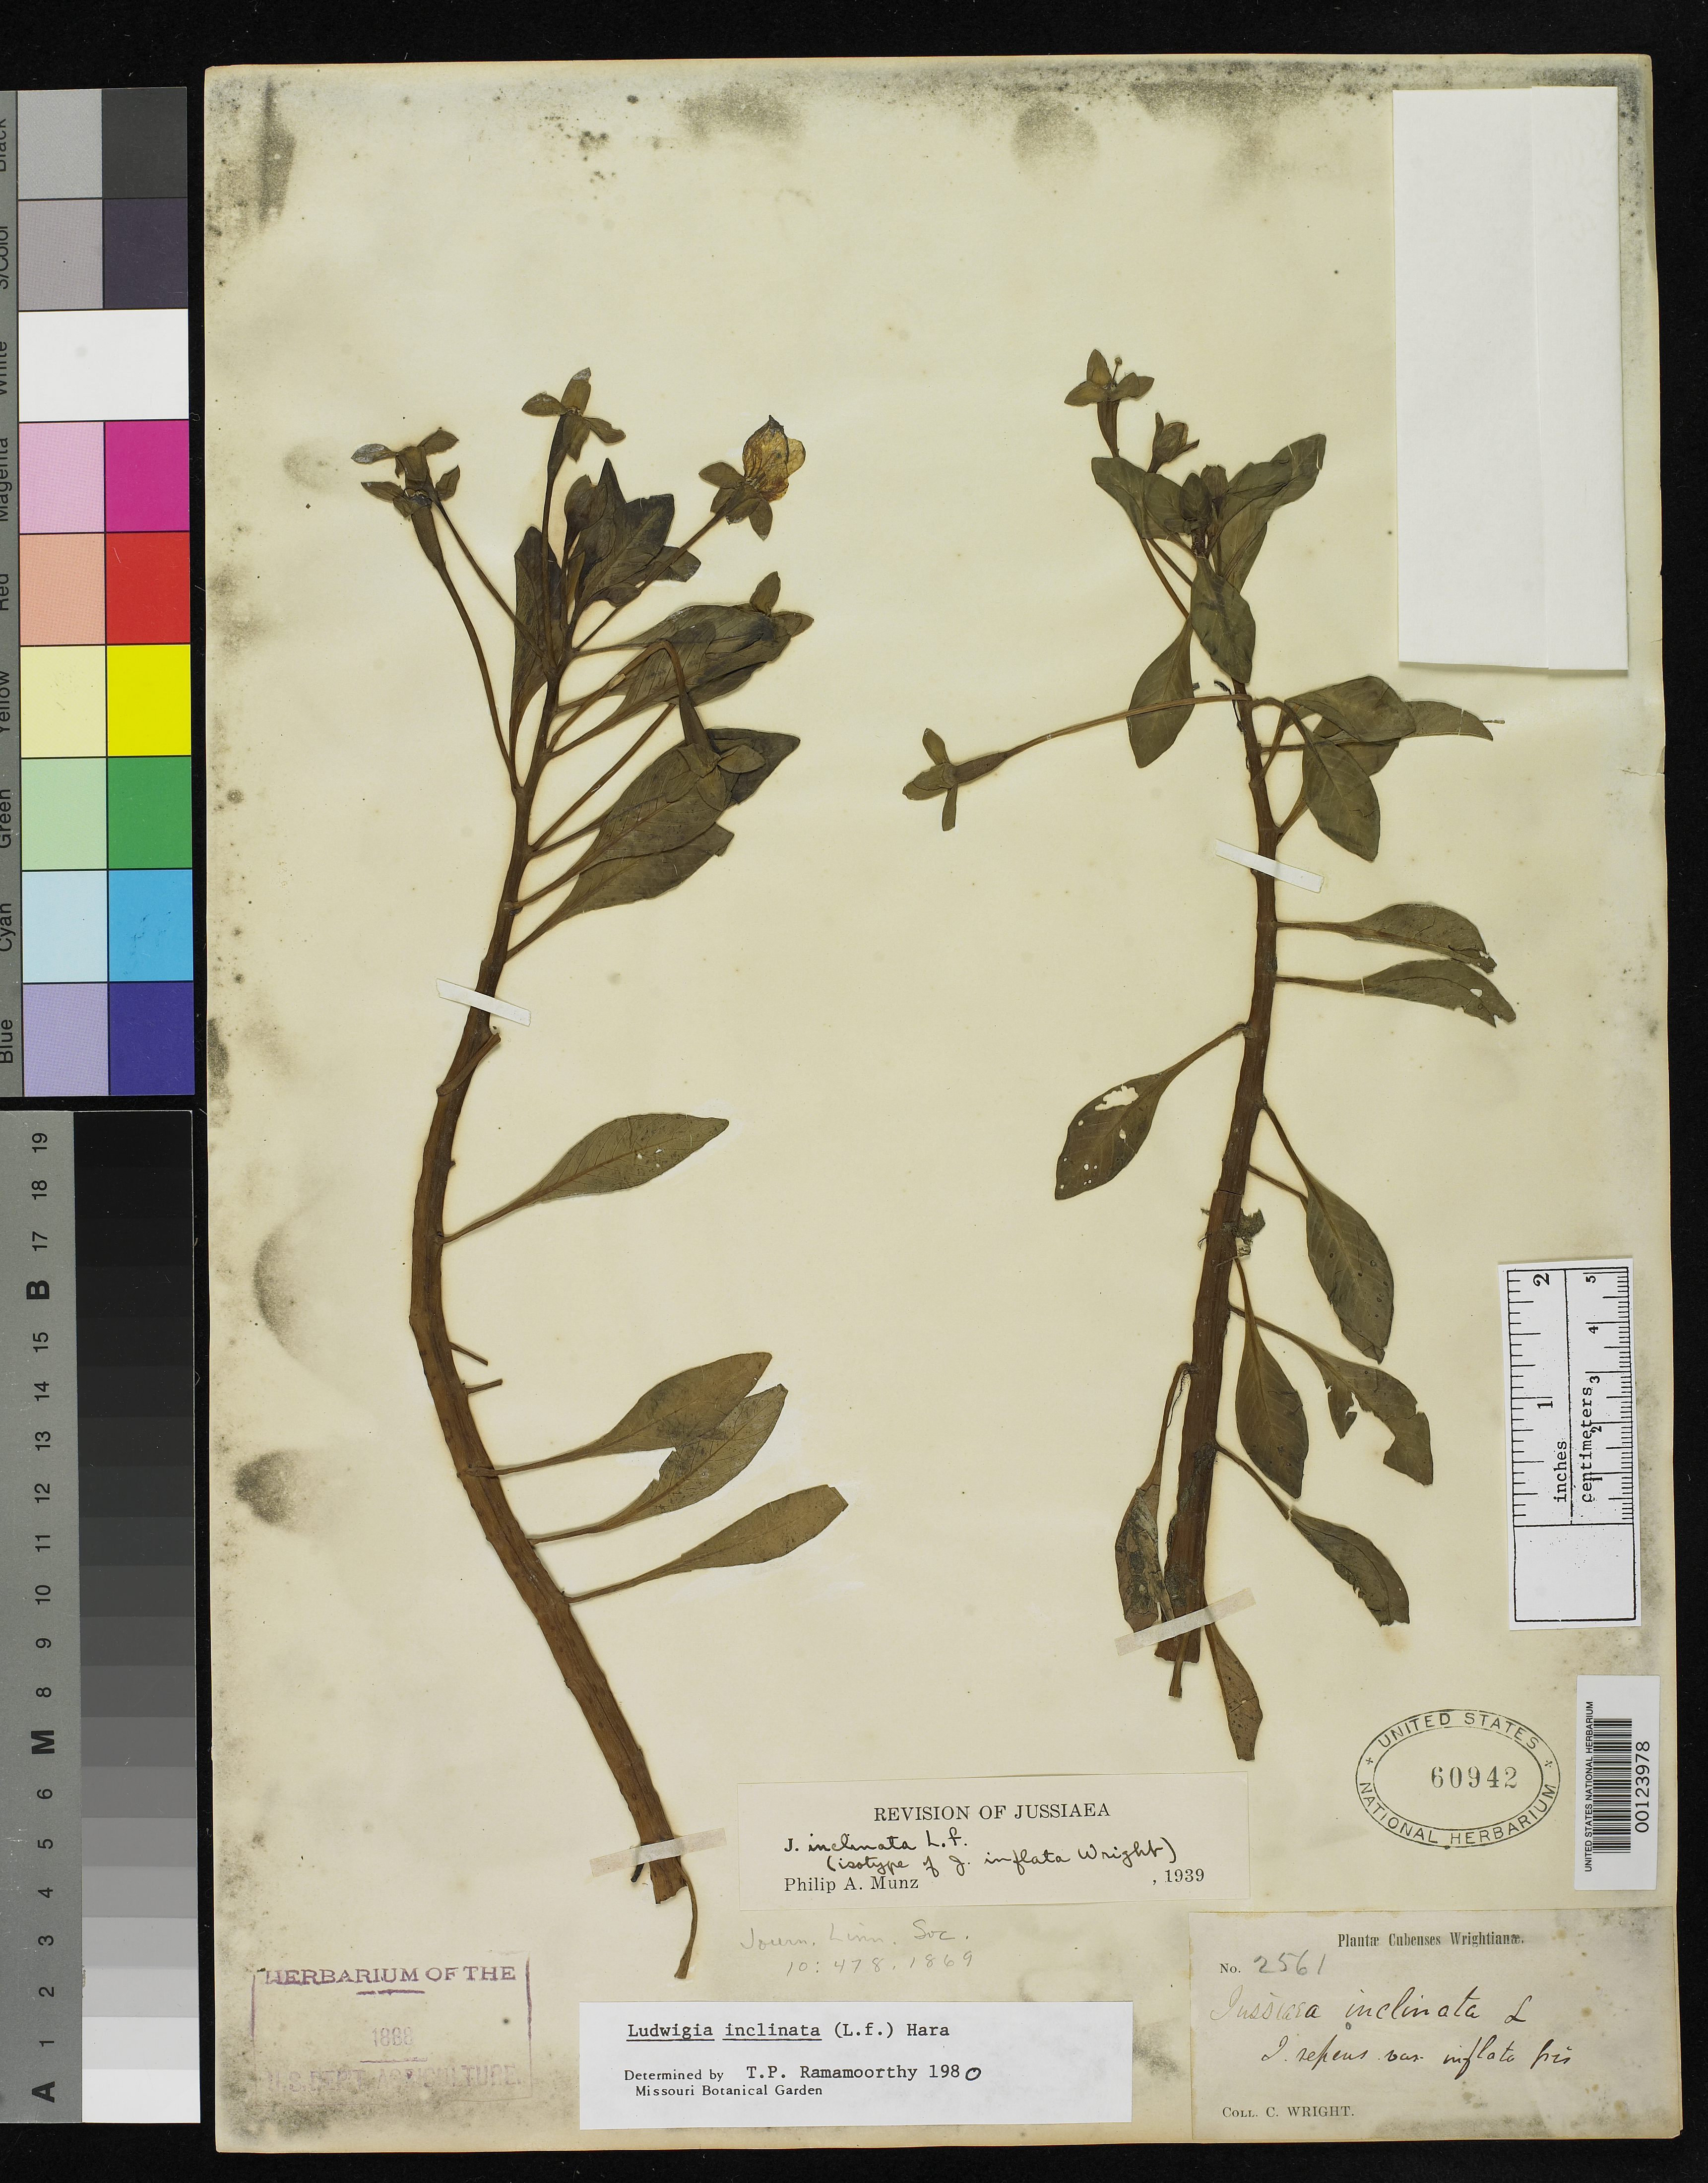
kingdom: Plantae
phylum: Tracheophyta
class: Magnoliopsida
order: Myrtales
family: Onagraceae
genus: Jussiaea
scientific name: Jussiaea inflata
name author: C. Wright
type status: Isotype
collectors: C. Wright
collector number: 2561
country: Cuba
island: Greater Antilles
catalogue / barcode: US 60942